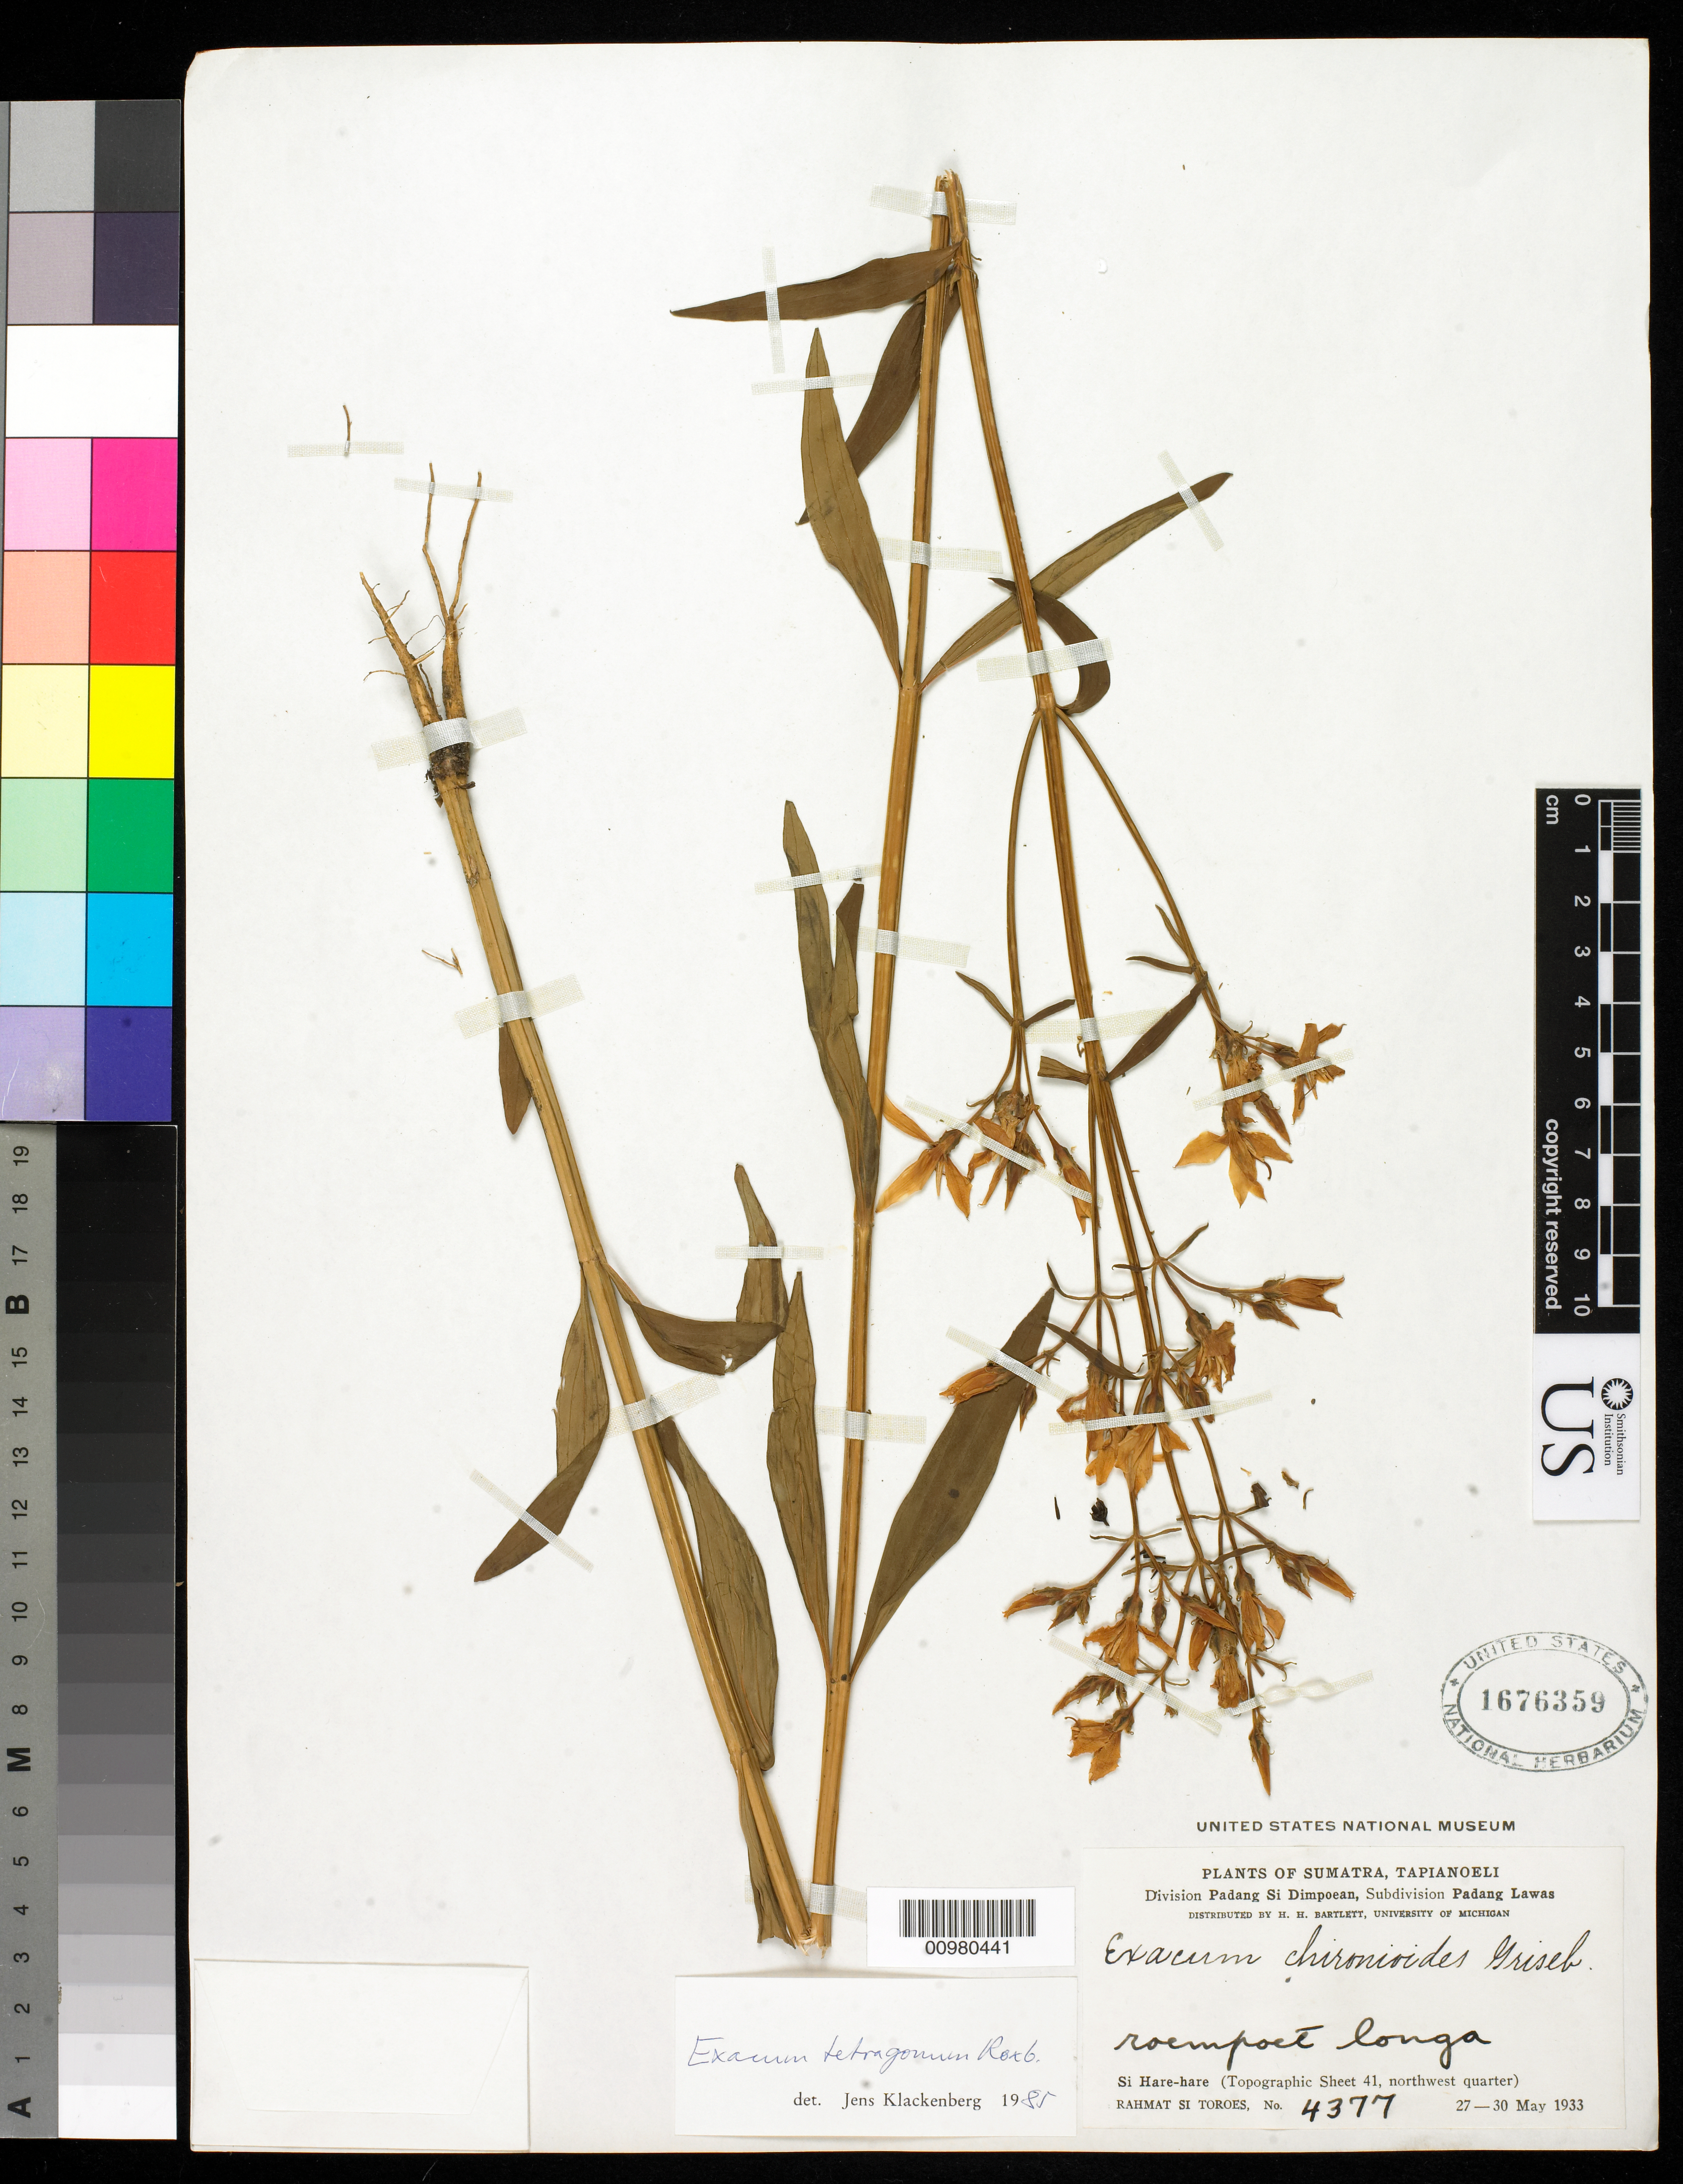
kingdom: Plantae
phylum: Tracheophyta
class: Magnoliopsida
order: Gentianales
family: Gentianaceae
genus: Exacum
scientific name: Exacum tetragonum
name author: Roxb.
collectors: Rahmat Si Boeea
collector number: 4377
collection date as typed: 27 May 1933 to 30 May 1933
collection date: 1933-05-27/1933-05-30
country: Indonesia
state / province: Sumatra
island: Sumatra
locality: (East Coast) Si Hare-hare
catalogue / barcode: US 1676359